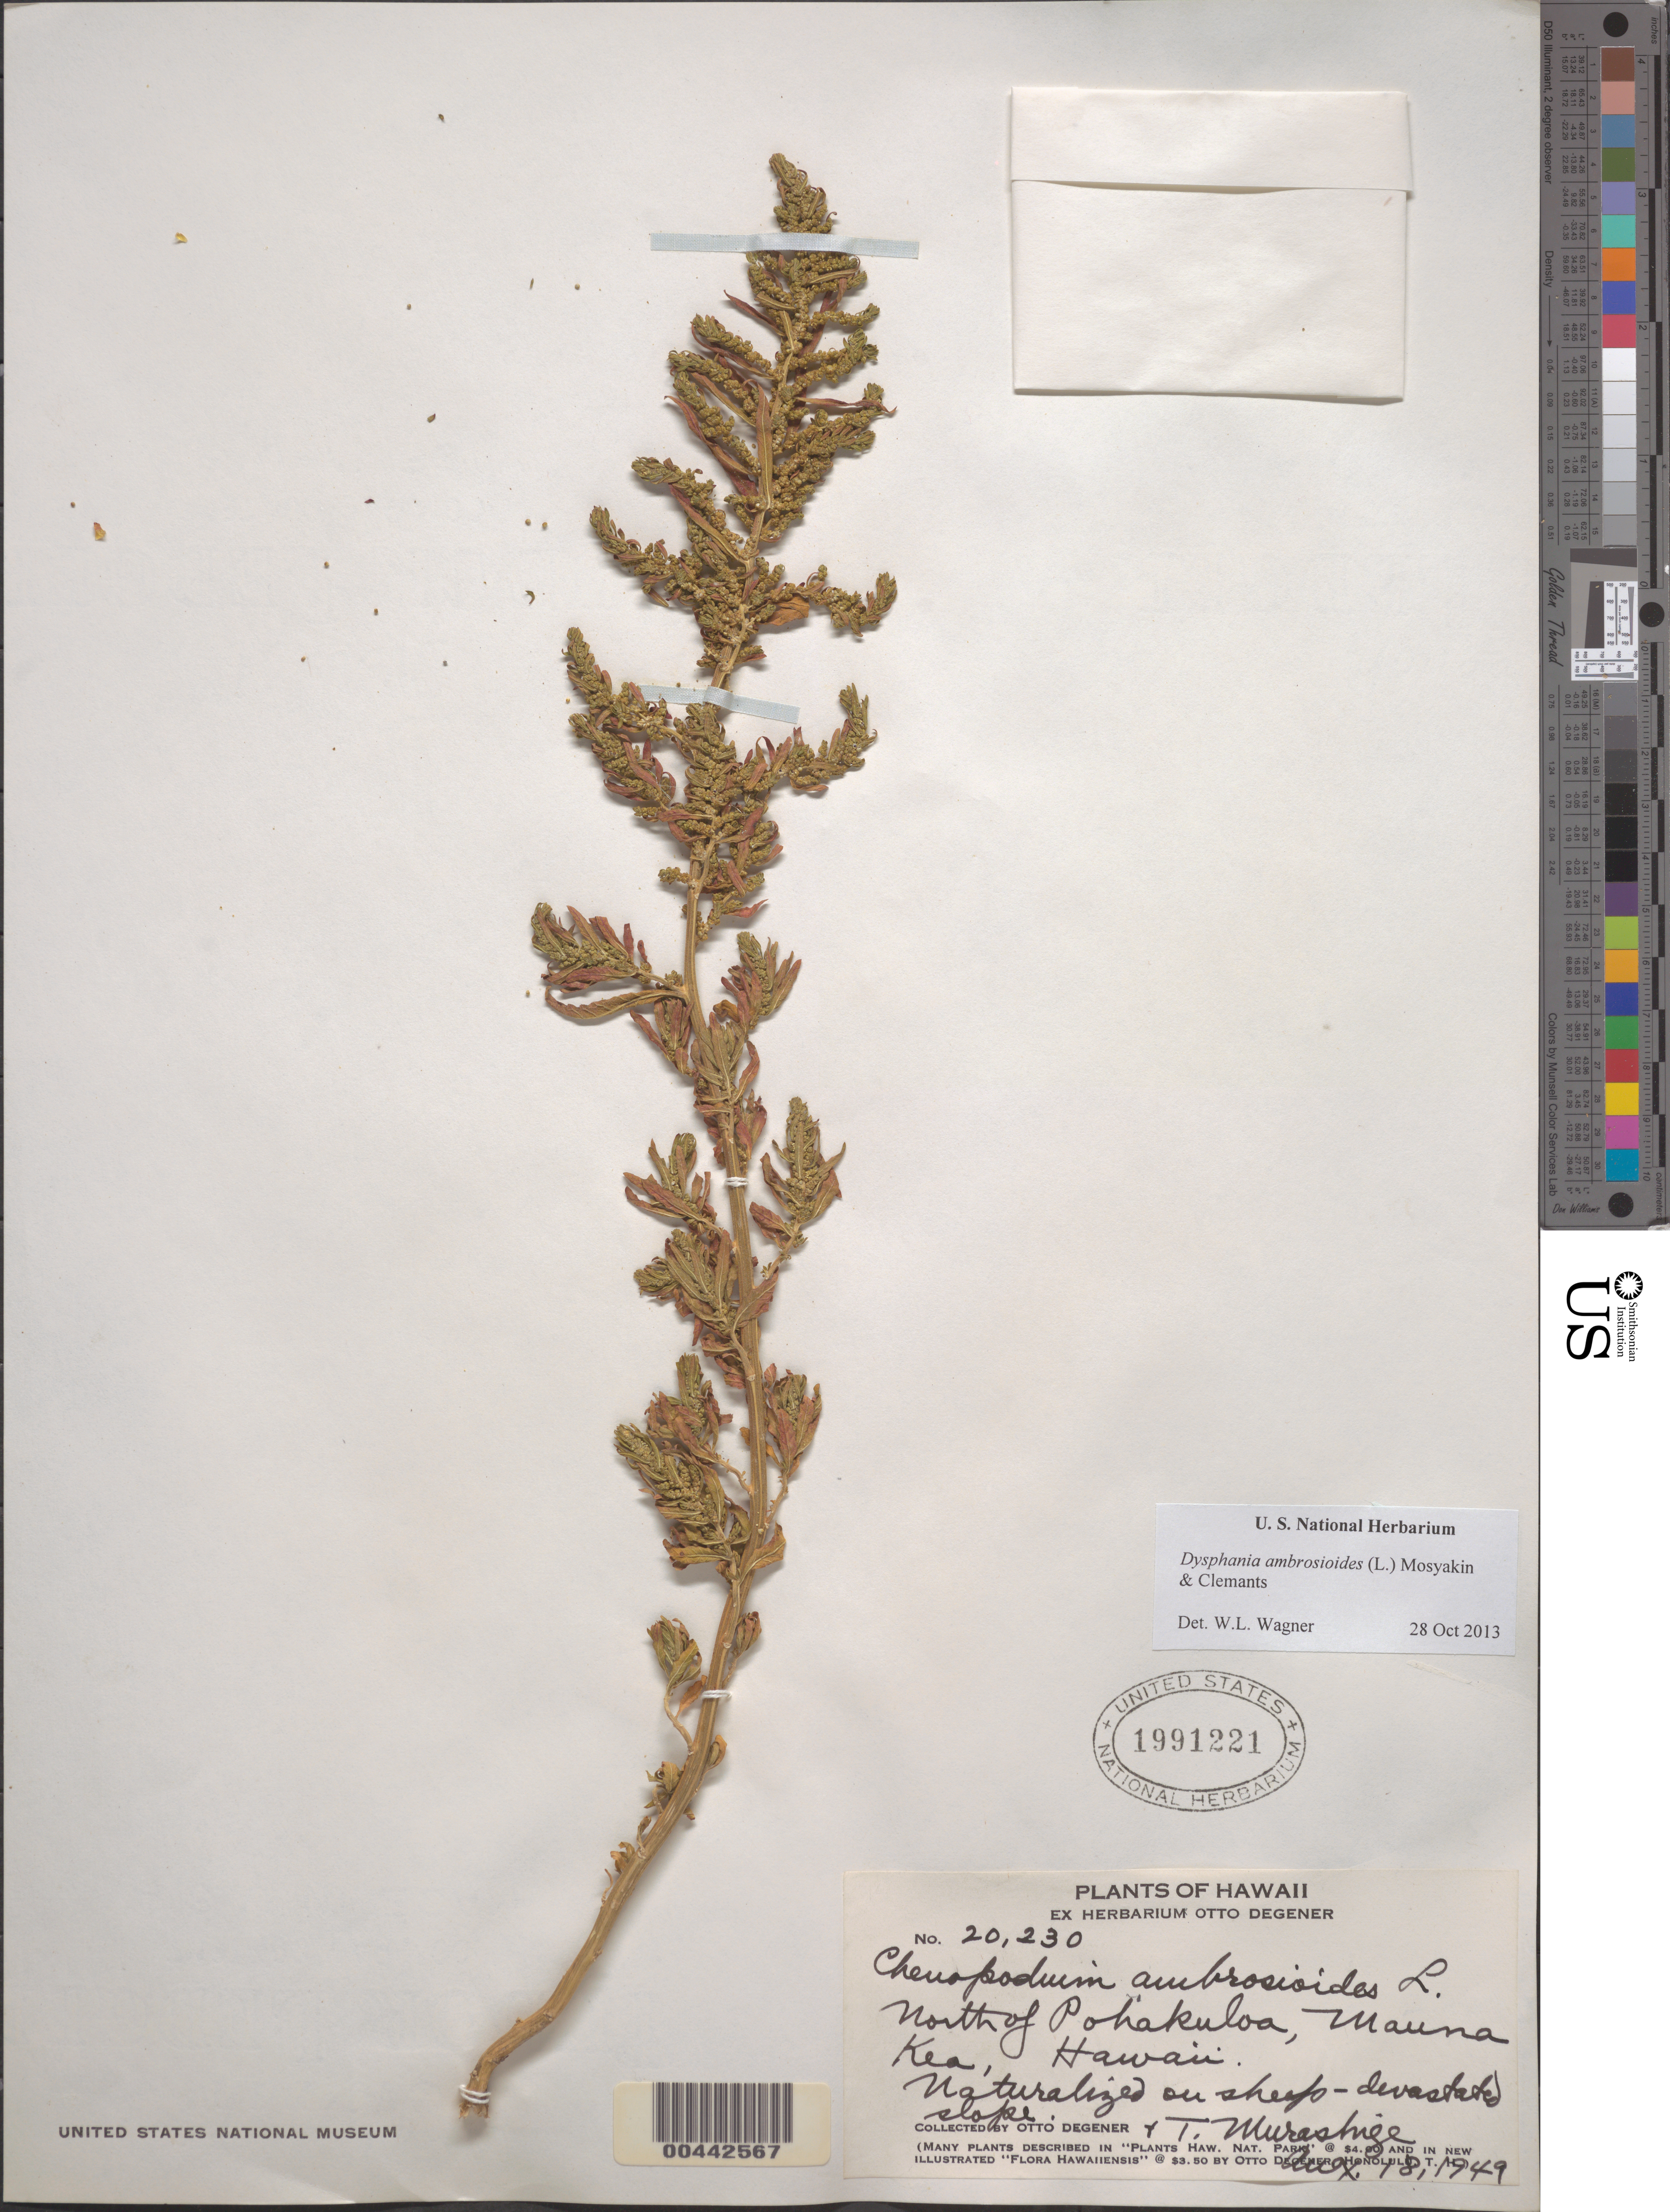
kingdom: Plantae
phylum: Tracheophyta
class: Magnoliopsida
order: Caryophyllales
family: Amaranthaceae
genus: Dysphania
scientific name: Dysphania ambrosioides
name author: (L.) Mosyakin & Clemants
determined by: Wagner, W. L., (BOT), Smithsonian Institution - National Museum of Natural History (UNITED STATES)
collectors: O. Degener & T. Murashige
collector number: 20230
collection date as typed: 18 Aug 1949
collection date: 1949-08-18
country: United States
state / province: Hawaii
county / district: Hawaii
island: Hawaii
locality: North of Pohakuloa, Mauna Kea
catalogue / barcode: US 1991221